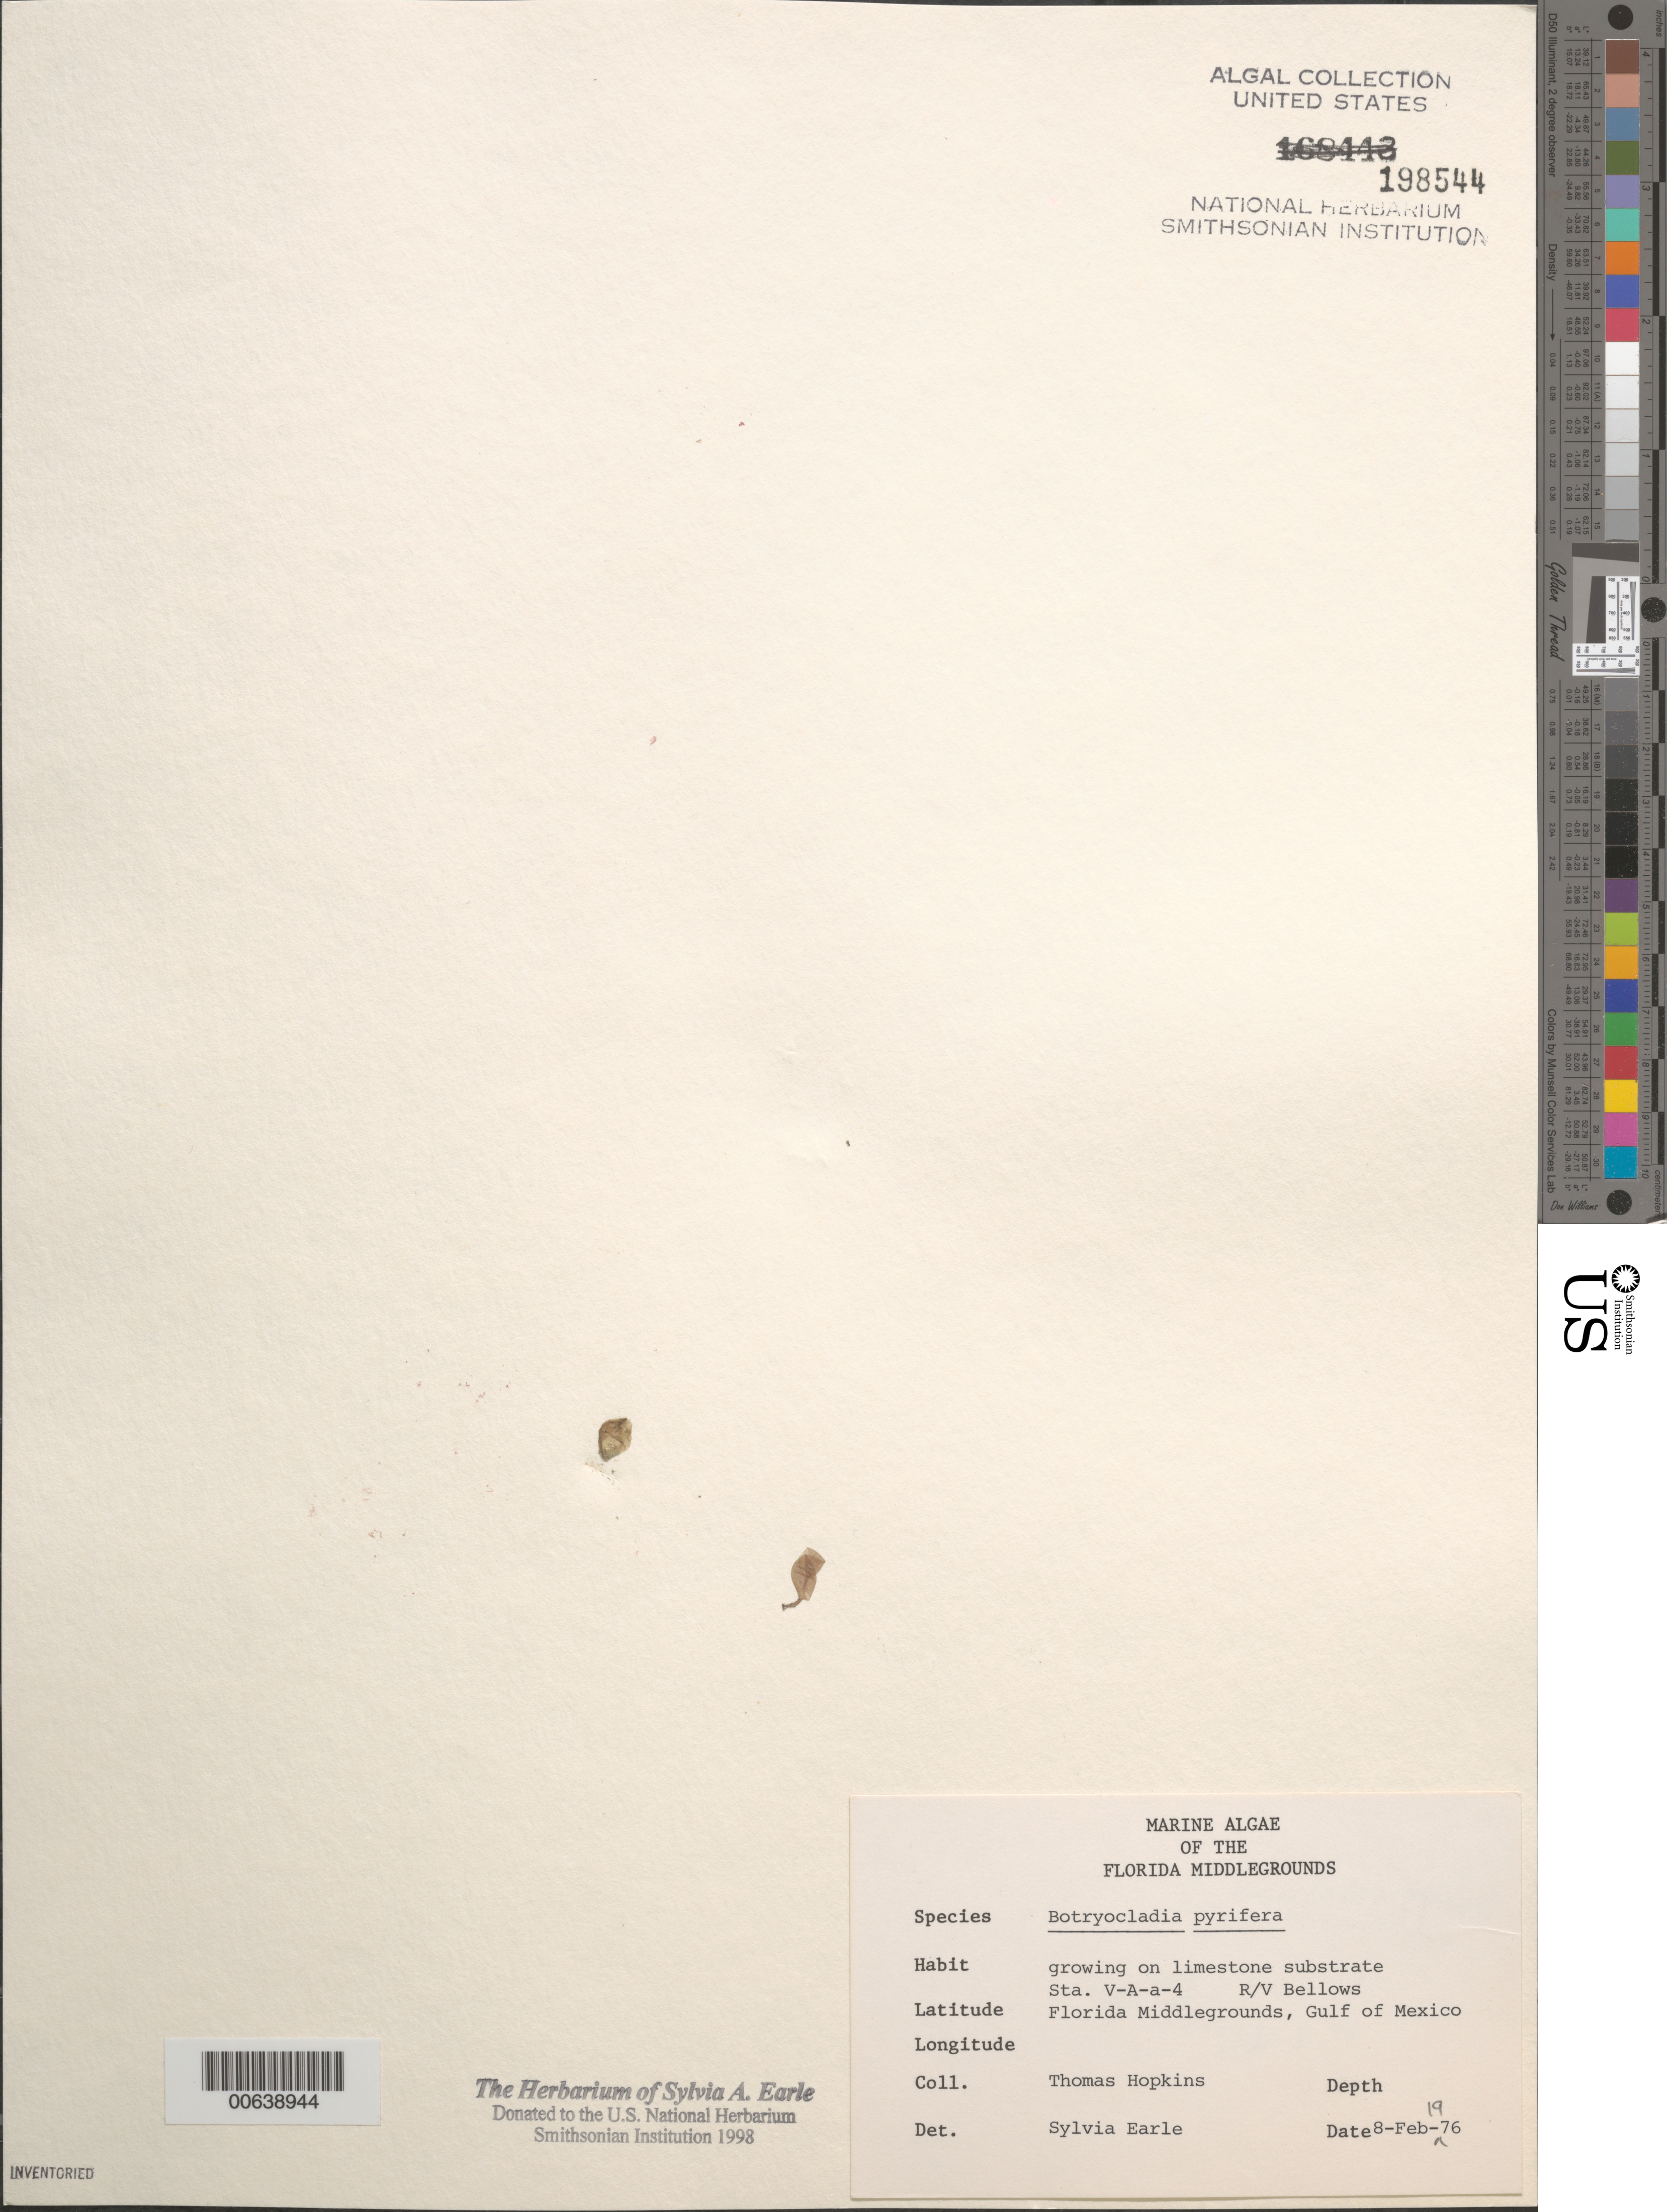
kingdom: Plantae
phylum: Rhodophyta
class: Florideophyceae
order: Rhodymeniales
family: Rhodymeniaceae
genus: Botryocladia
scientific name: Botryocladia pyrifera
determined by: Earle, S. A.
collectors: T. Hopkins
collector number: Station V-a-a-4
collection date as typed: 08 Feb 1976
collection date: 1976-02-08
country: United States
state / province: Florida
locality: Florida Middle Grounds, Gulf of Mexico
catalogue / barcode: US 198544